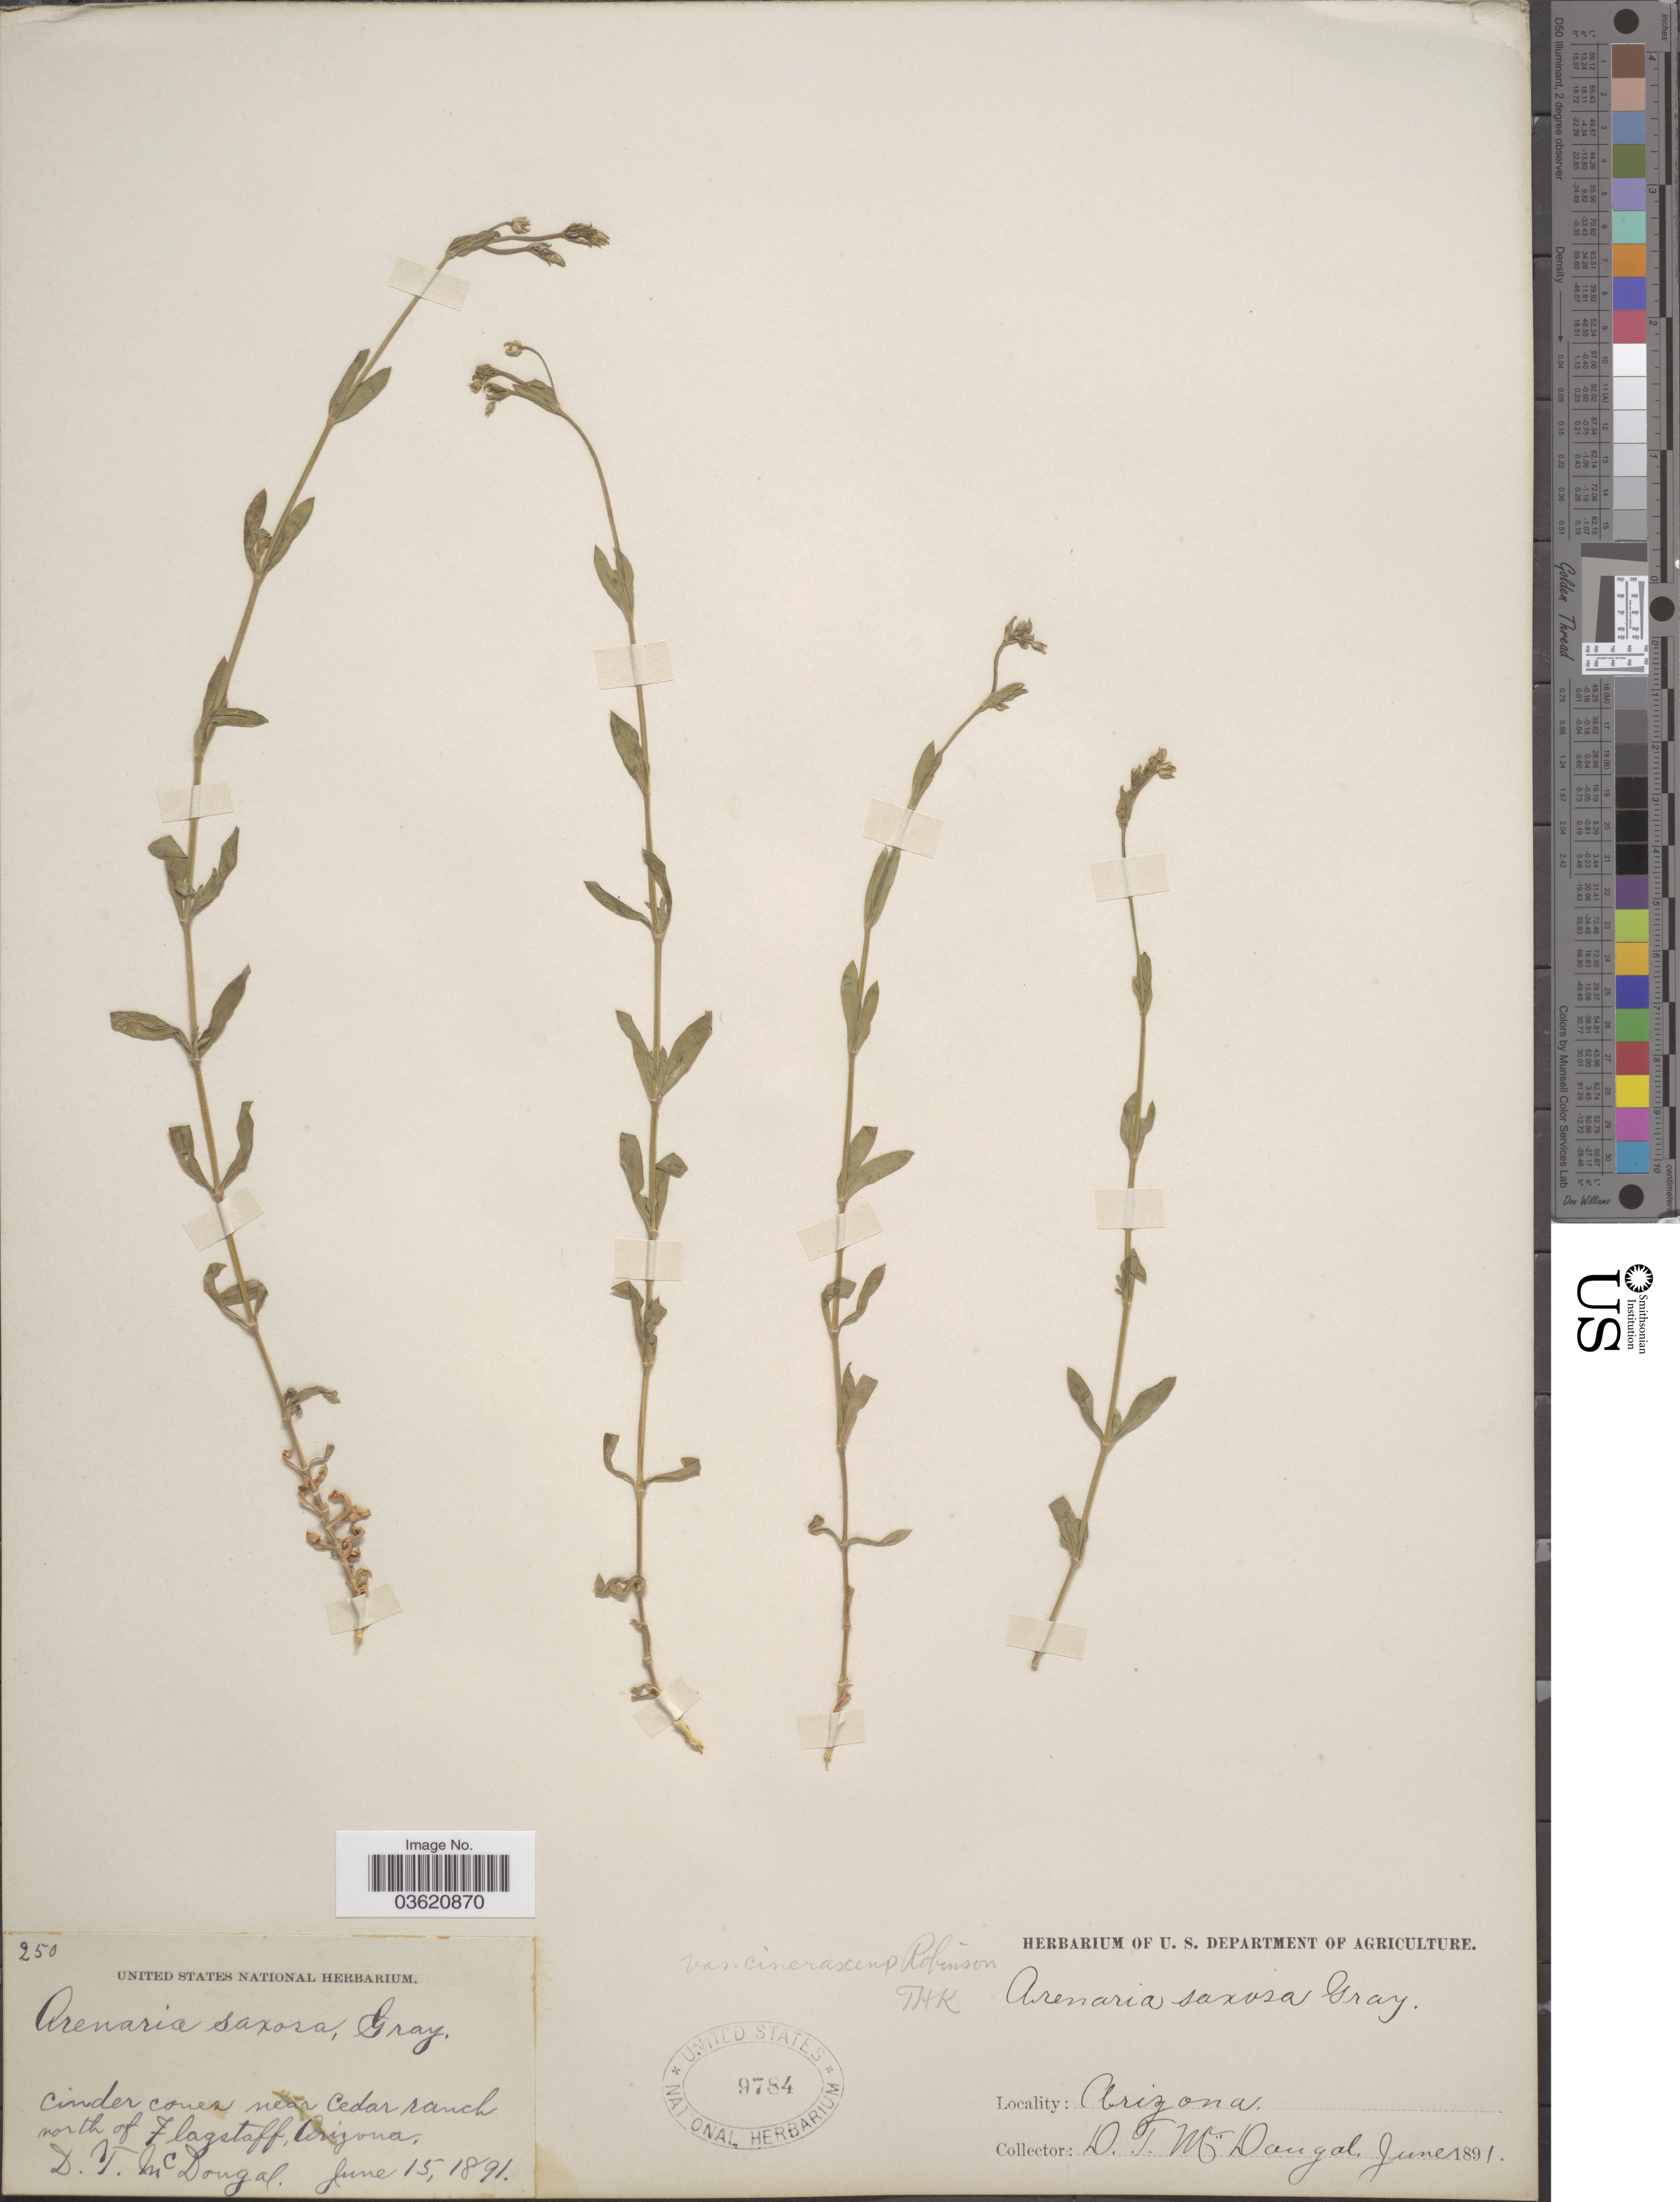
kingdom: Plantae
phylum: Tracheophyta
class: Magnoliopsida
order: Caryophyllales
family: Caryophyllaceae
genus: Arenaria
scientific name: Arenaria macdougalii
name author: A. Heller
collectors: D. McDougal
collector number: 250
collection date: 1891-06-15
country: United States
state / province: Arizona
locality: Near Cedar ranch north of Flagstaff.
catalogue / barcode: US 9784